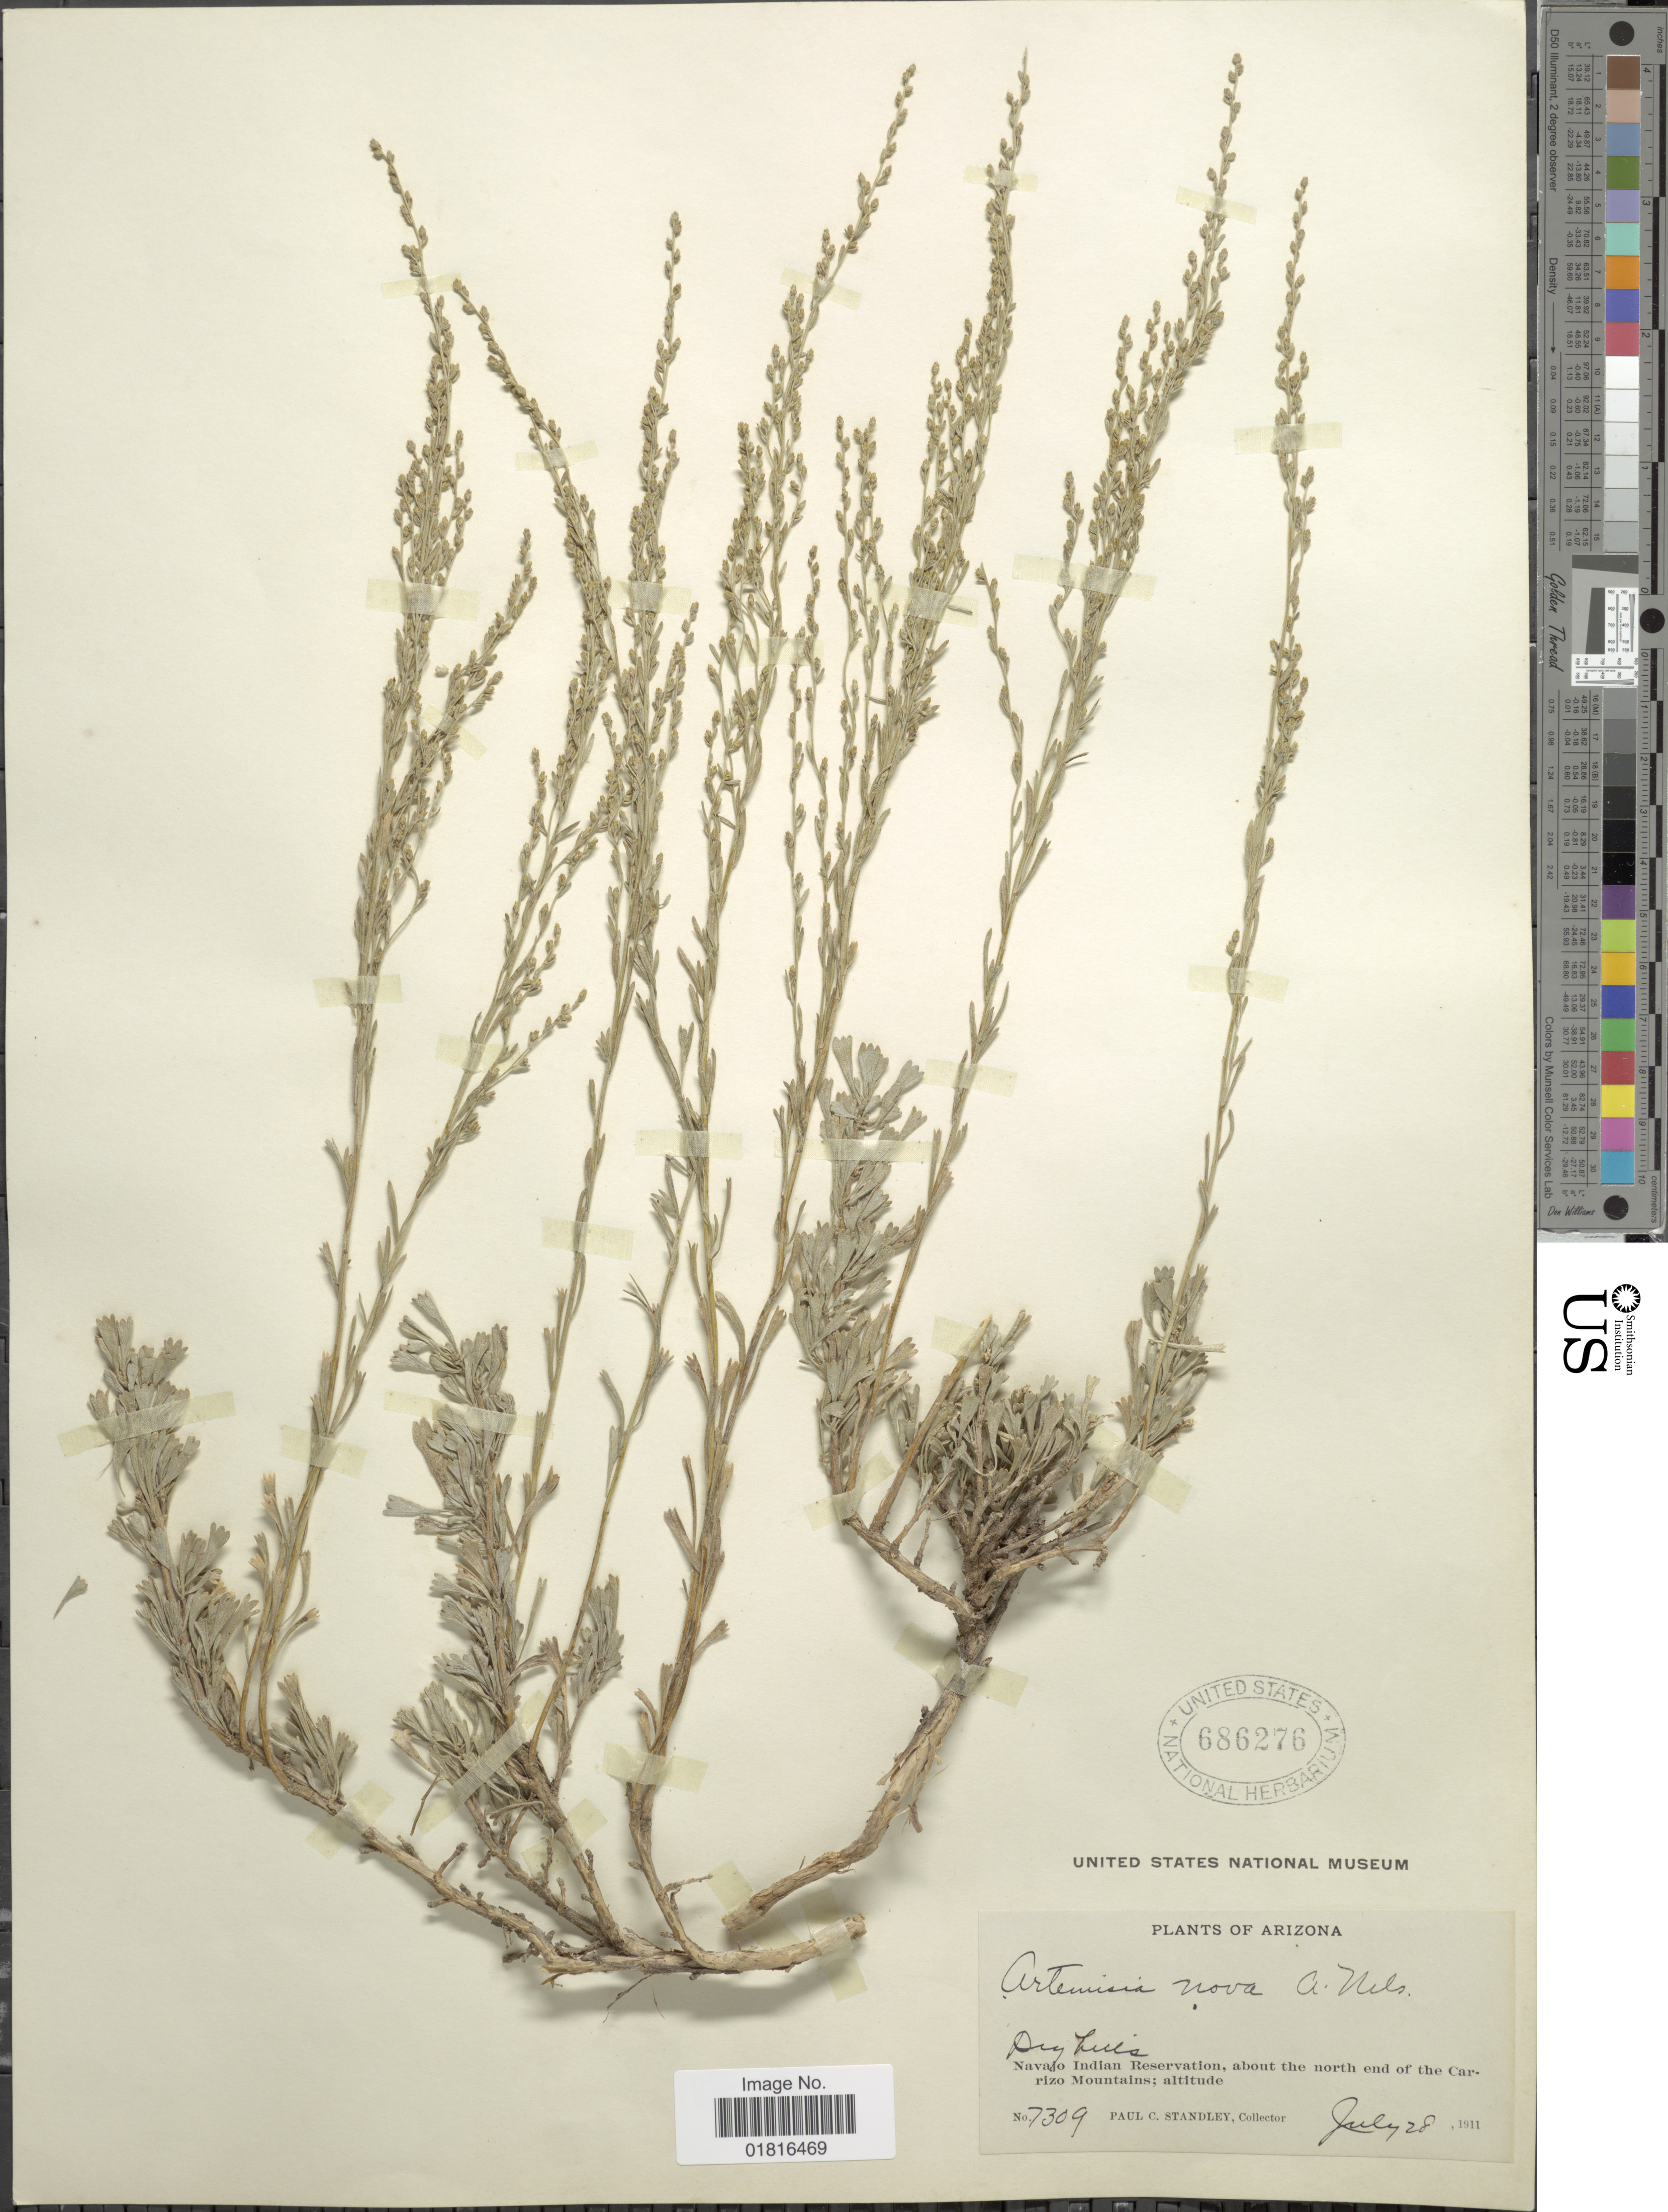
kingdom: Plantae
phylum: Tracheophyta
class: Magnoliopsida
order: Asterales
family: Asteraceae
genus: Artemisia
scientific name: Artemisia nova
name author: A. Nelson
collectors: P. C. Standley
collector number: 7309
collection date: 1911-07-28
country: United States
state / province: Arizona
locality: Dry hills, navajo Indian Reservation, about the north end of the Carrizo Mountains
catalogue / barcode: US 686276